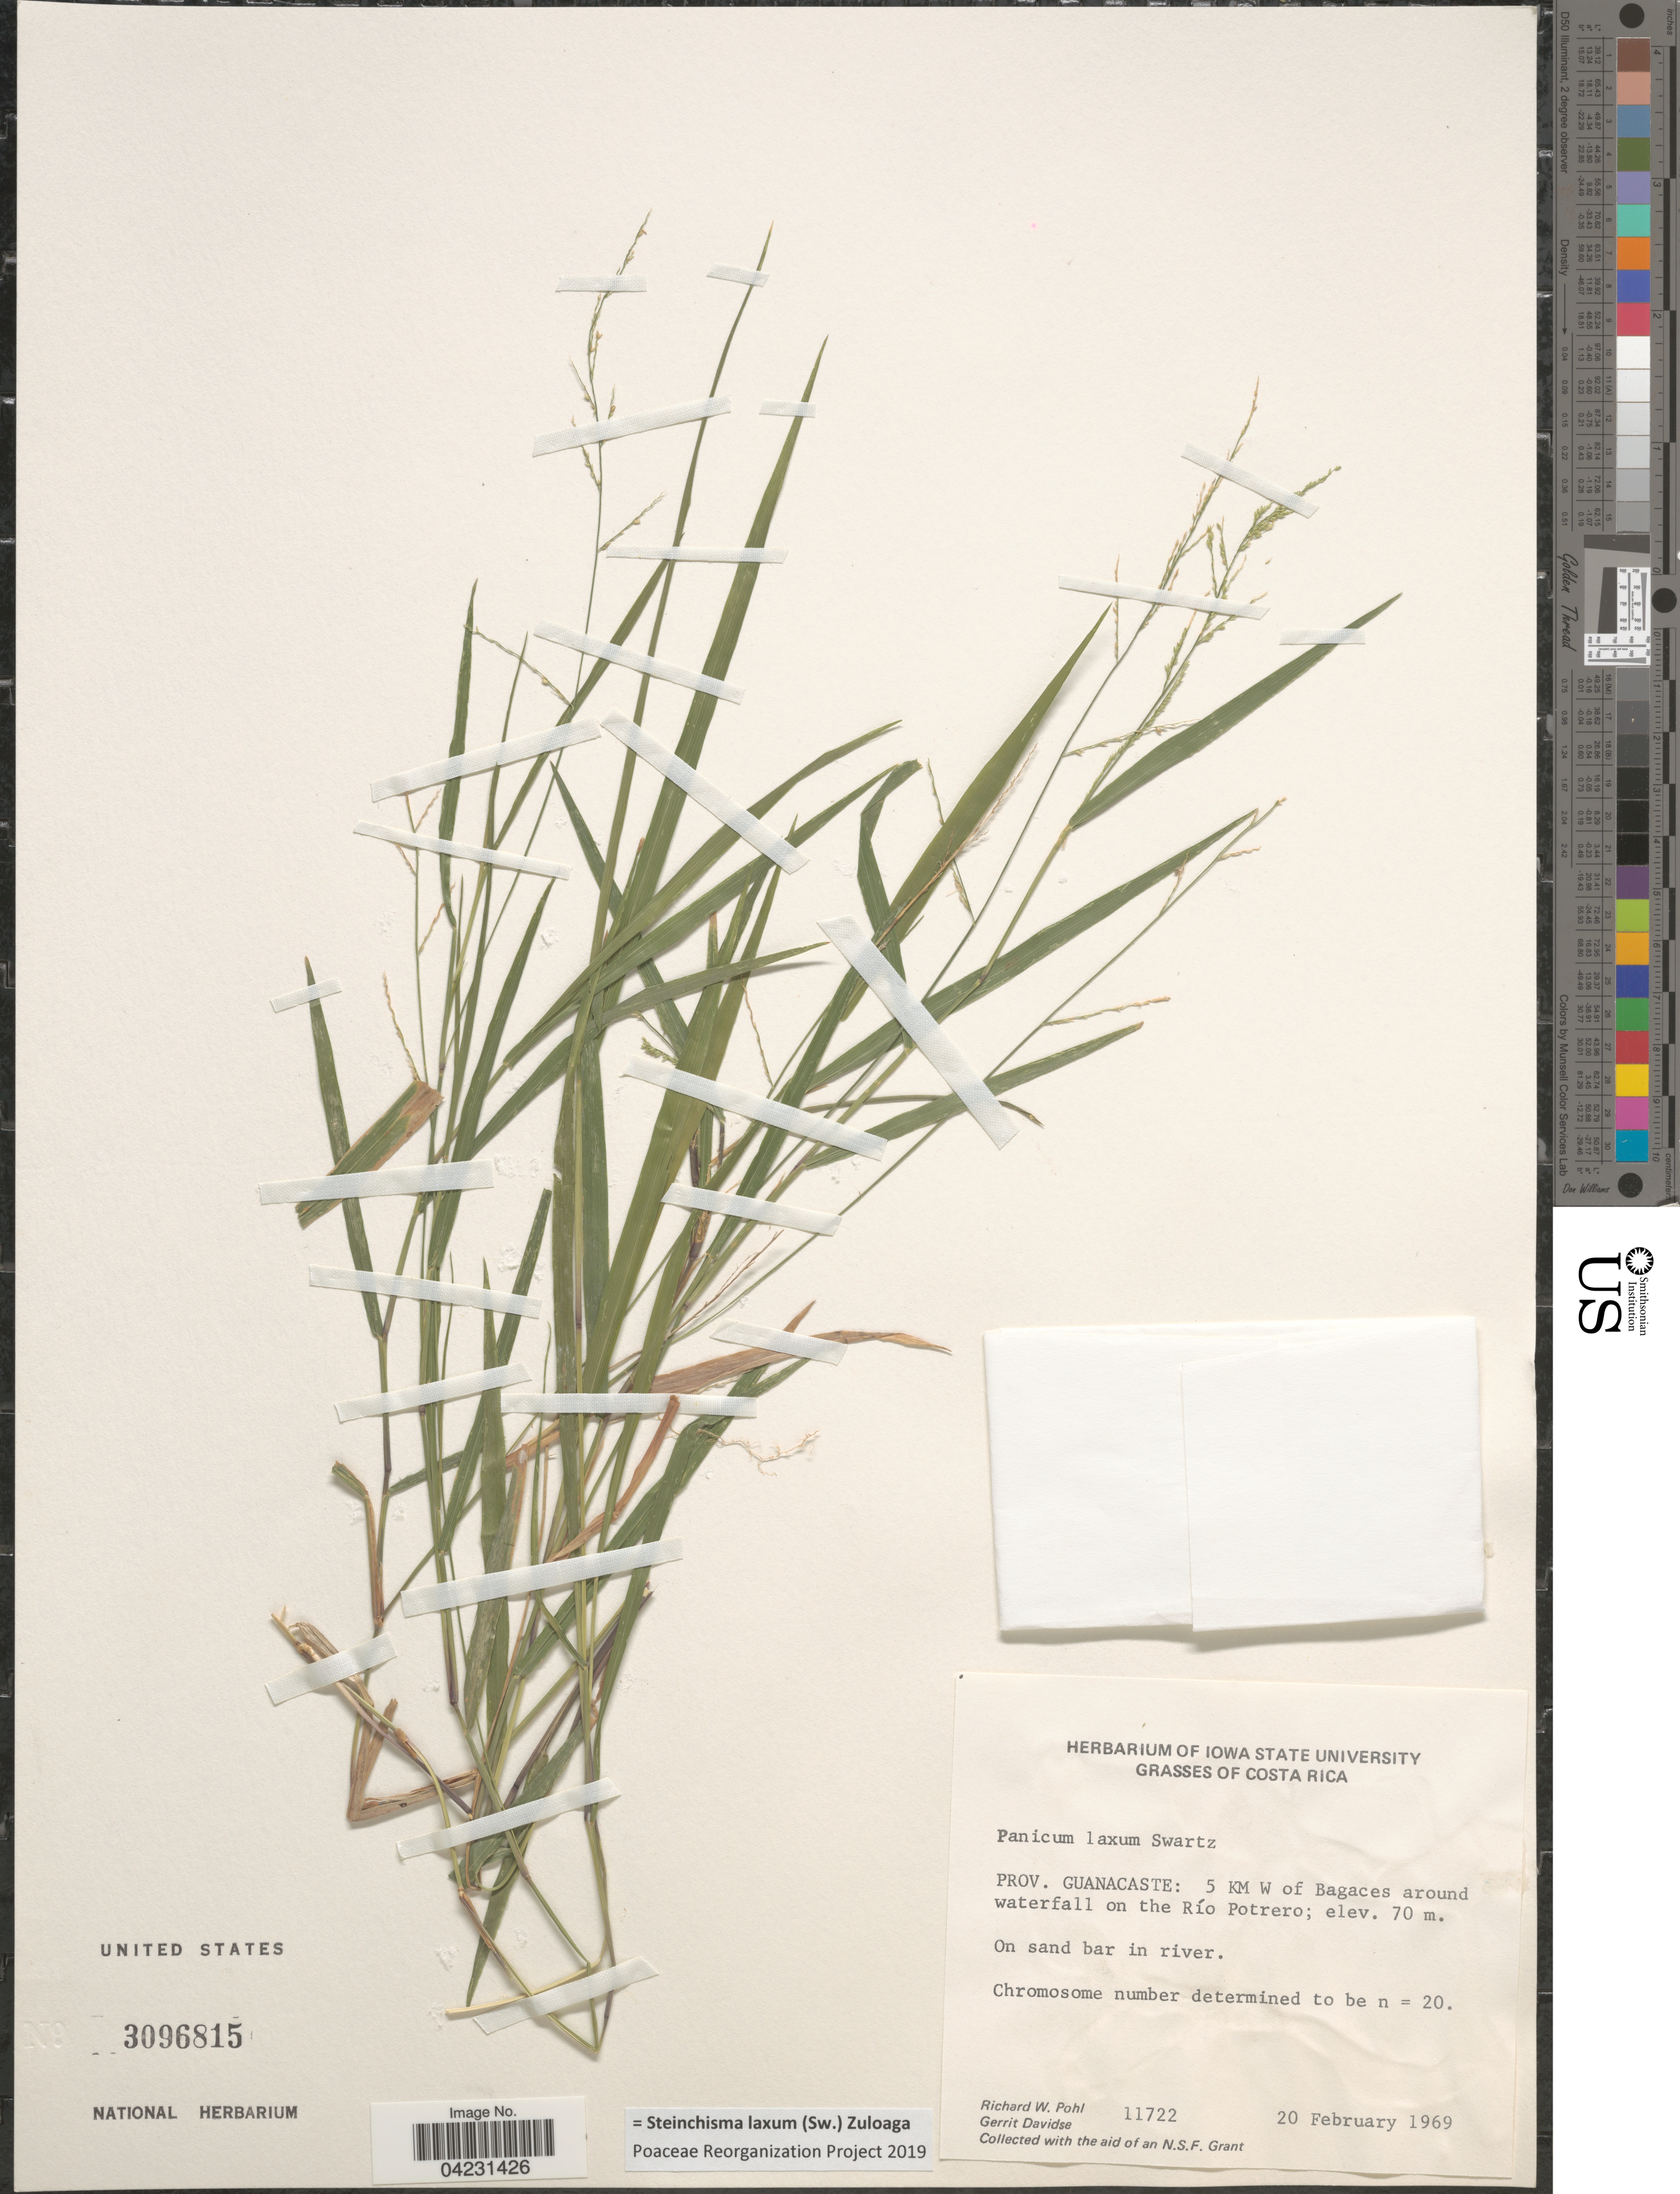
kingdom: Plantae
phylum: Tracheophyta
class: Liliopsida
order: Poales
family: Poaceae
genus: Steinchisma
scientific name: Steinchisma laxum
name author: (Sw.) Zuloaga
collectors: R. W. Pohl & G. Davidse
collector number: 11722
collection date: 1969-02-20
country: Costa Rica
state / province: Guanacaste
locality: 5 KM W of Bagaces around waterfall on the Río Potrero.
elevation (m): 70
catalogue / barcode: US 3096815